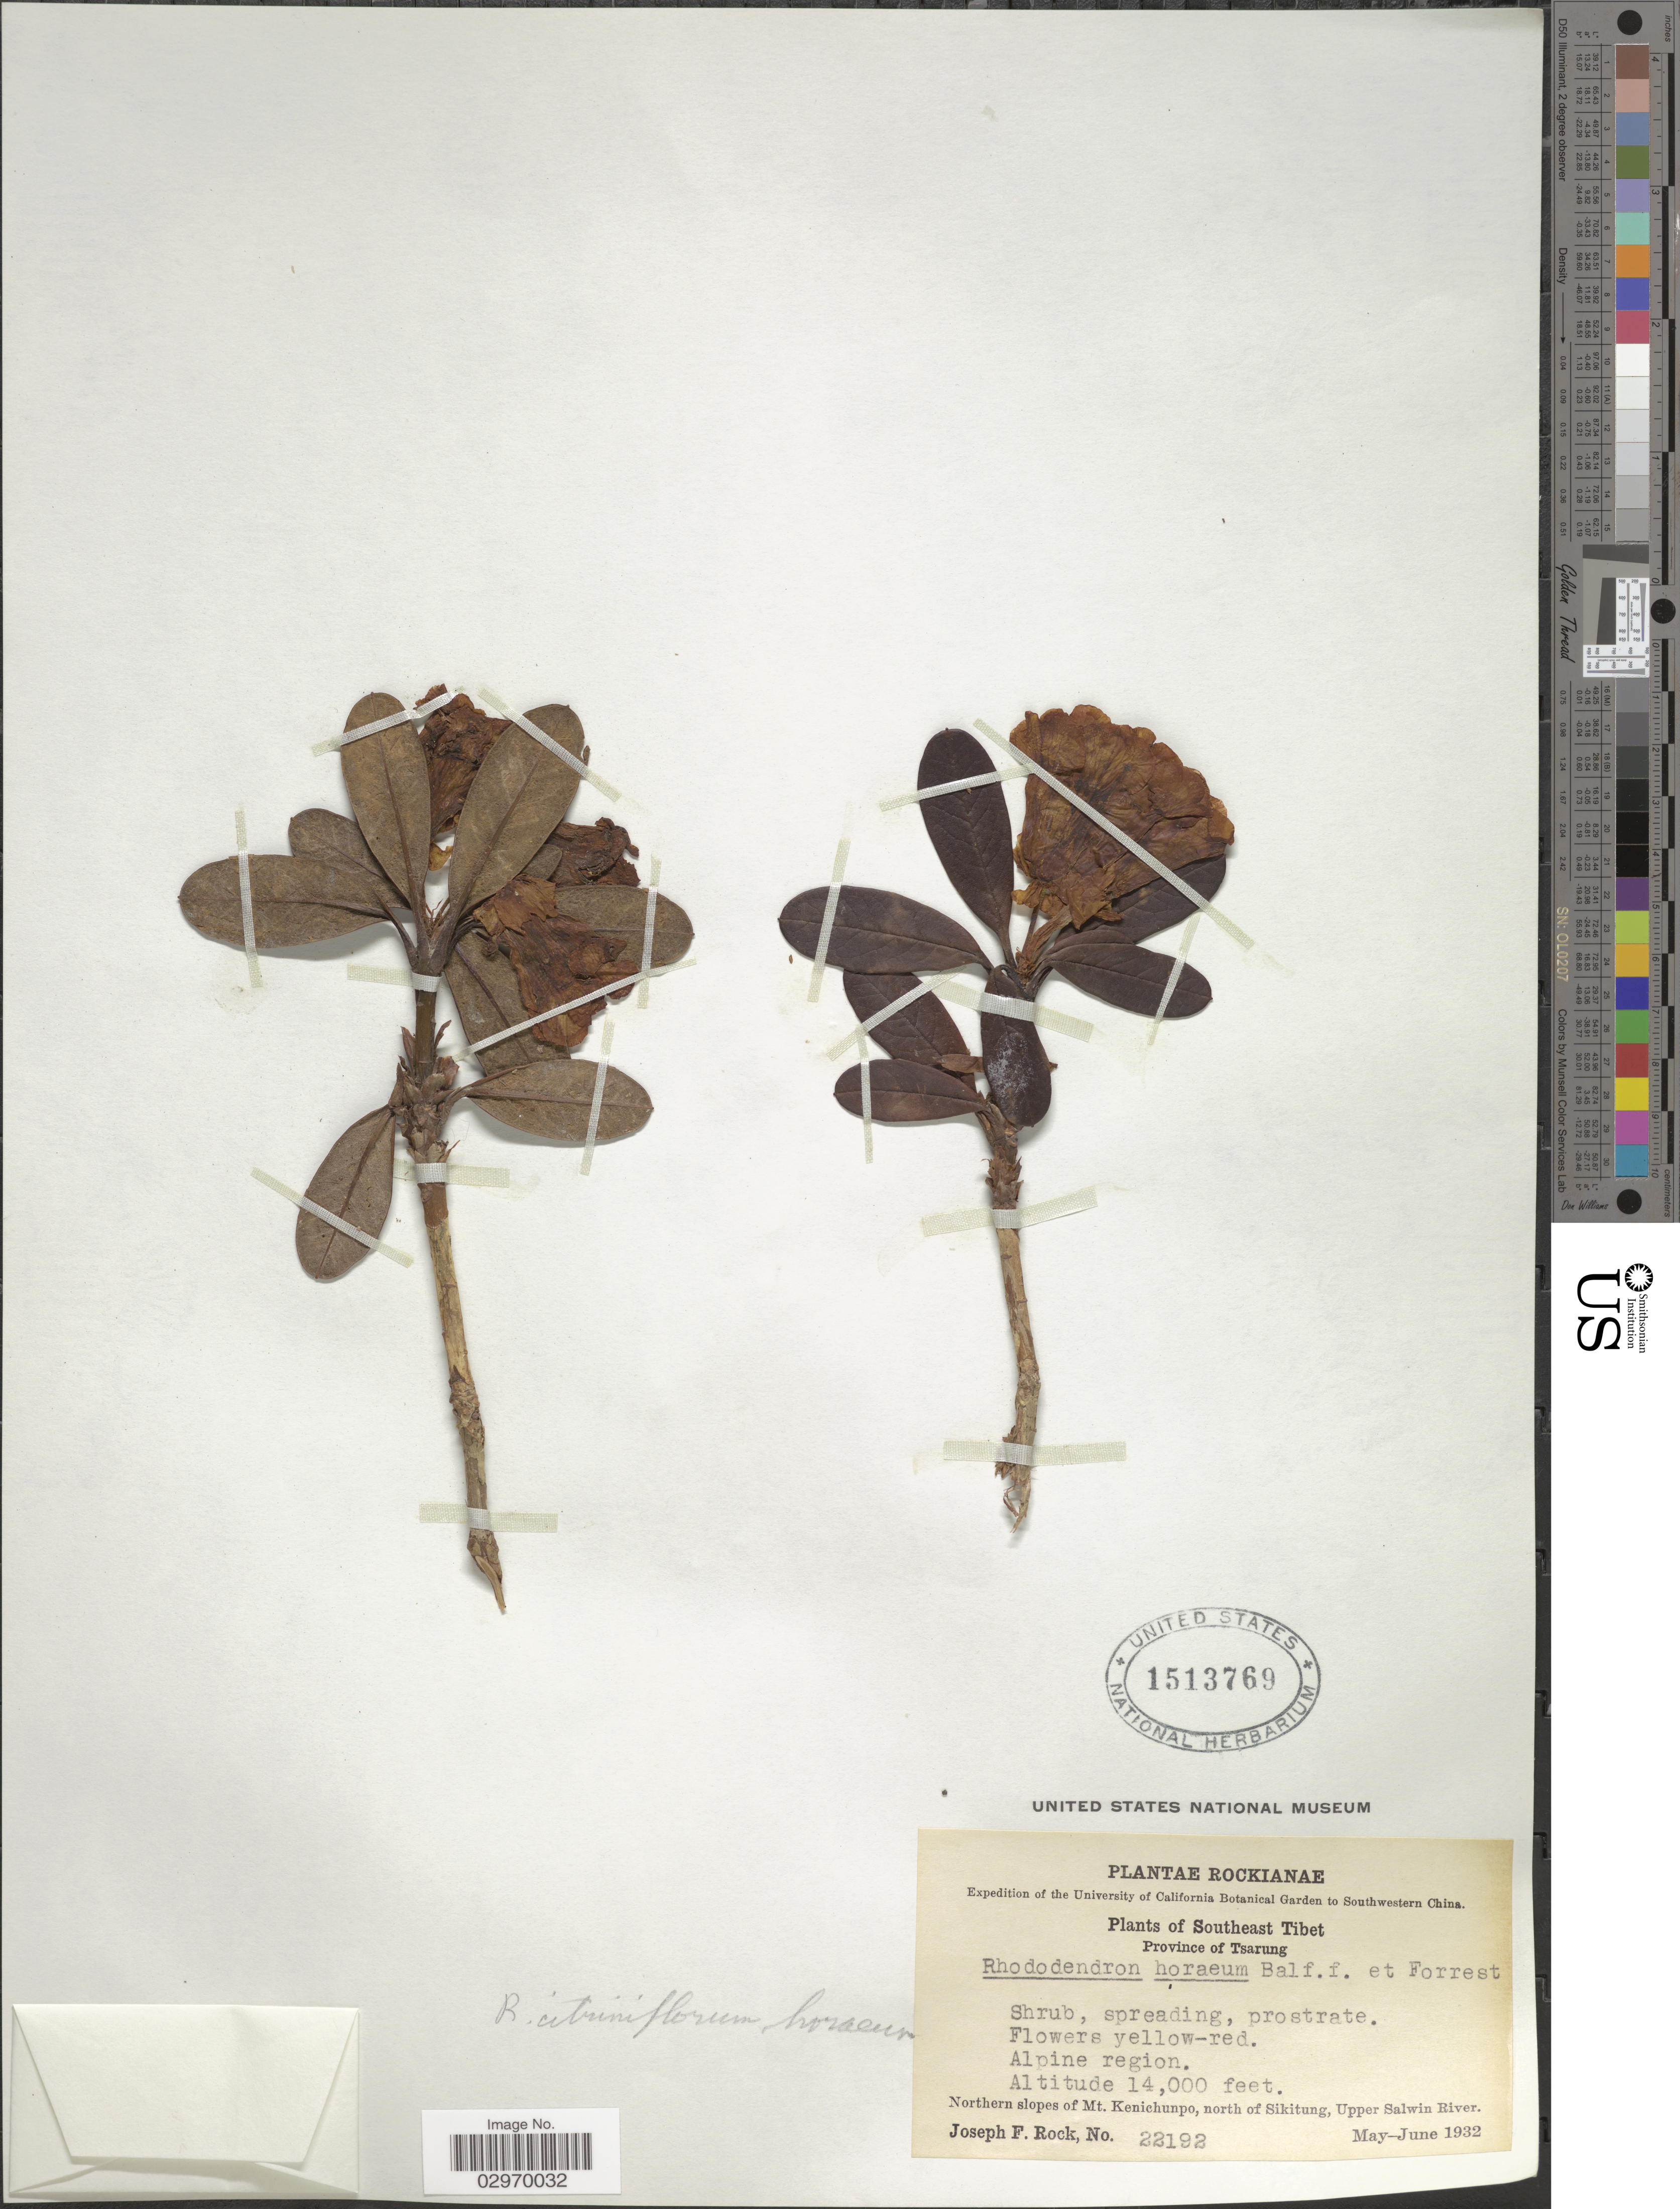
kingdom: Plantae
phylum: Tracheophyta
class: Magnoliopsida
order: Ericales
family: Ericaceae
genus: Rhododendron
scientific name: Rhododendron citriniflorum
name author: Balf. f. & Forrest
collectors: J. F. Rock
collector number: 22192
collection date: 1932-05/1932-06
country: China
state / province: Xizang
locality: Southwestern China. Southeast Tibet. Province of Tsarung. Alpine region. Northern slopes of Mt. Kenichunpo, north of Sikitung, Upper Salwin River.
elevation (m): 4267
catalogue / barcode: US 1513769